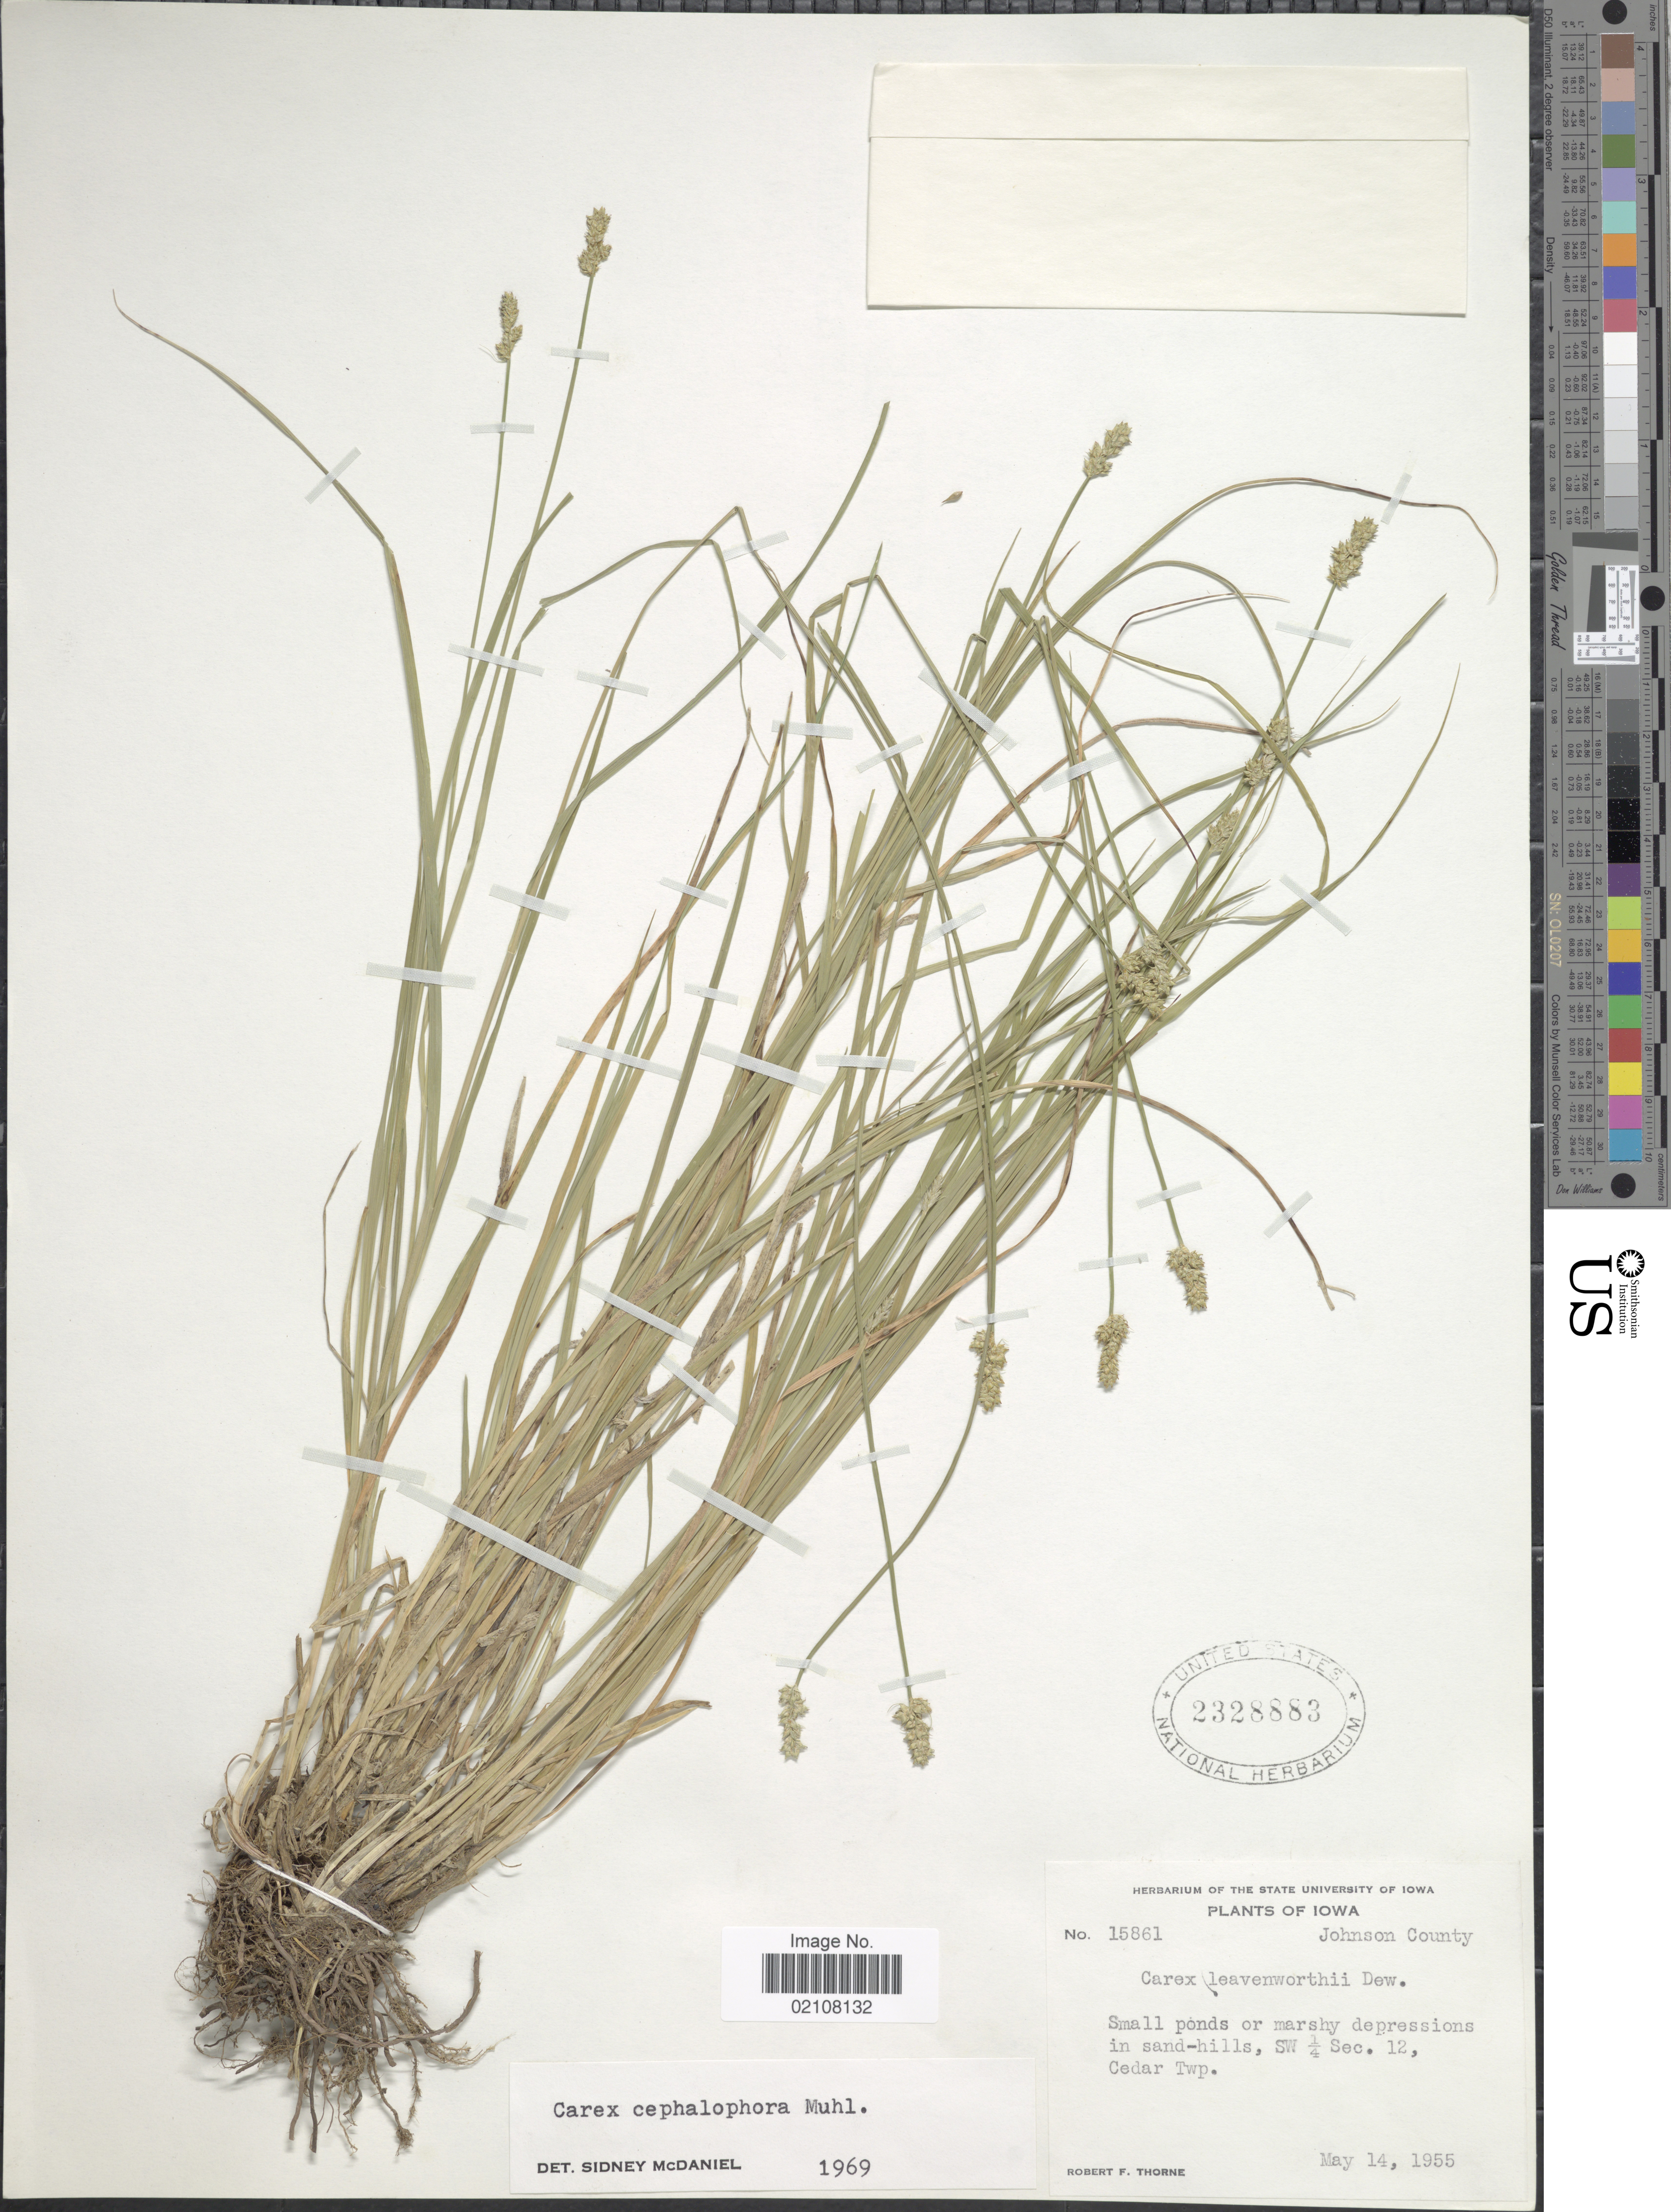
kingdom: Plantae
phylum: Tracheophyta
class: Liliopsida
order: Poales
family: Cyperaceae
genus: Carex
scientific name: Carex cephalophora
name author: Muhl. ex Willd.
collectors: R. F. Thorne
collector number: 15861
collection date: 1955-05-14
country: United States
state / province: Iowa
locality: Johnson County, small ponds or marshy depressions in sand-hills, SW 1/4 Sec. 12, Cedar Twp.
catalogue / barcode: US 2328883